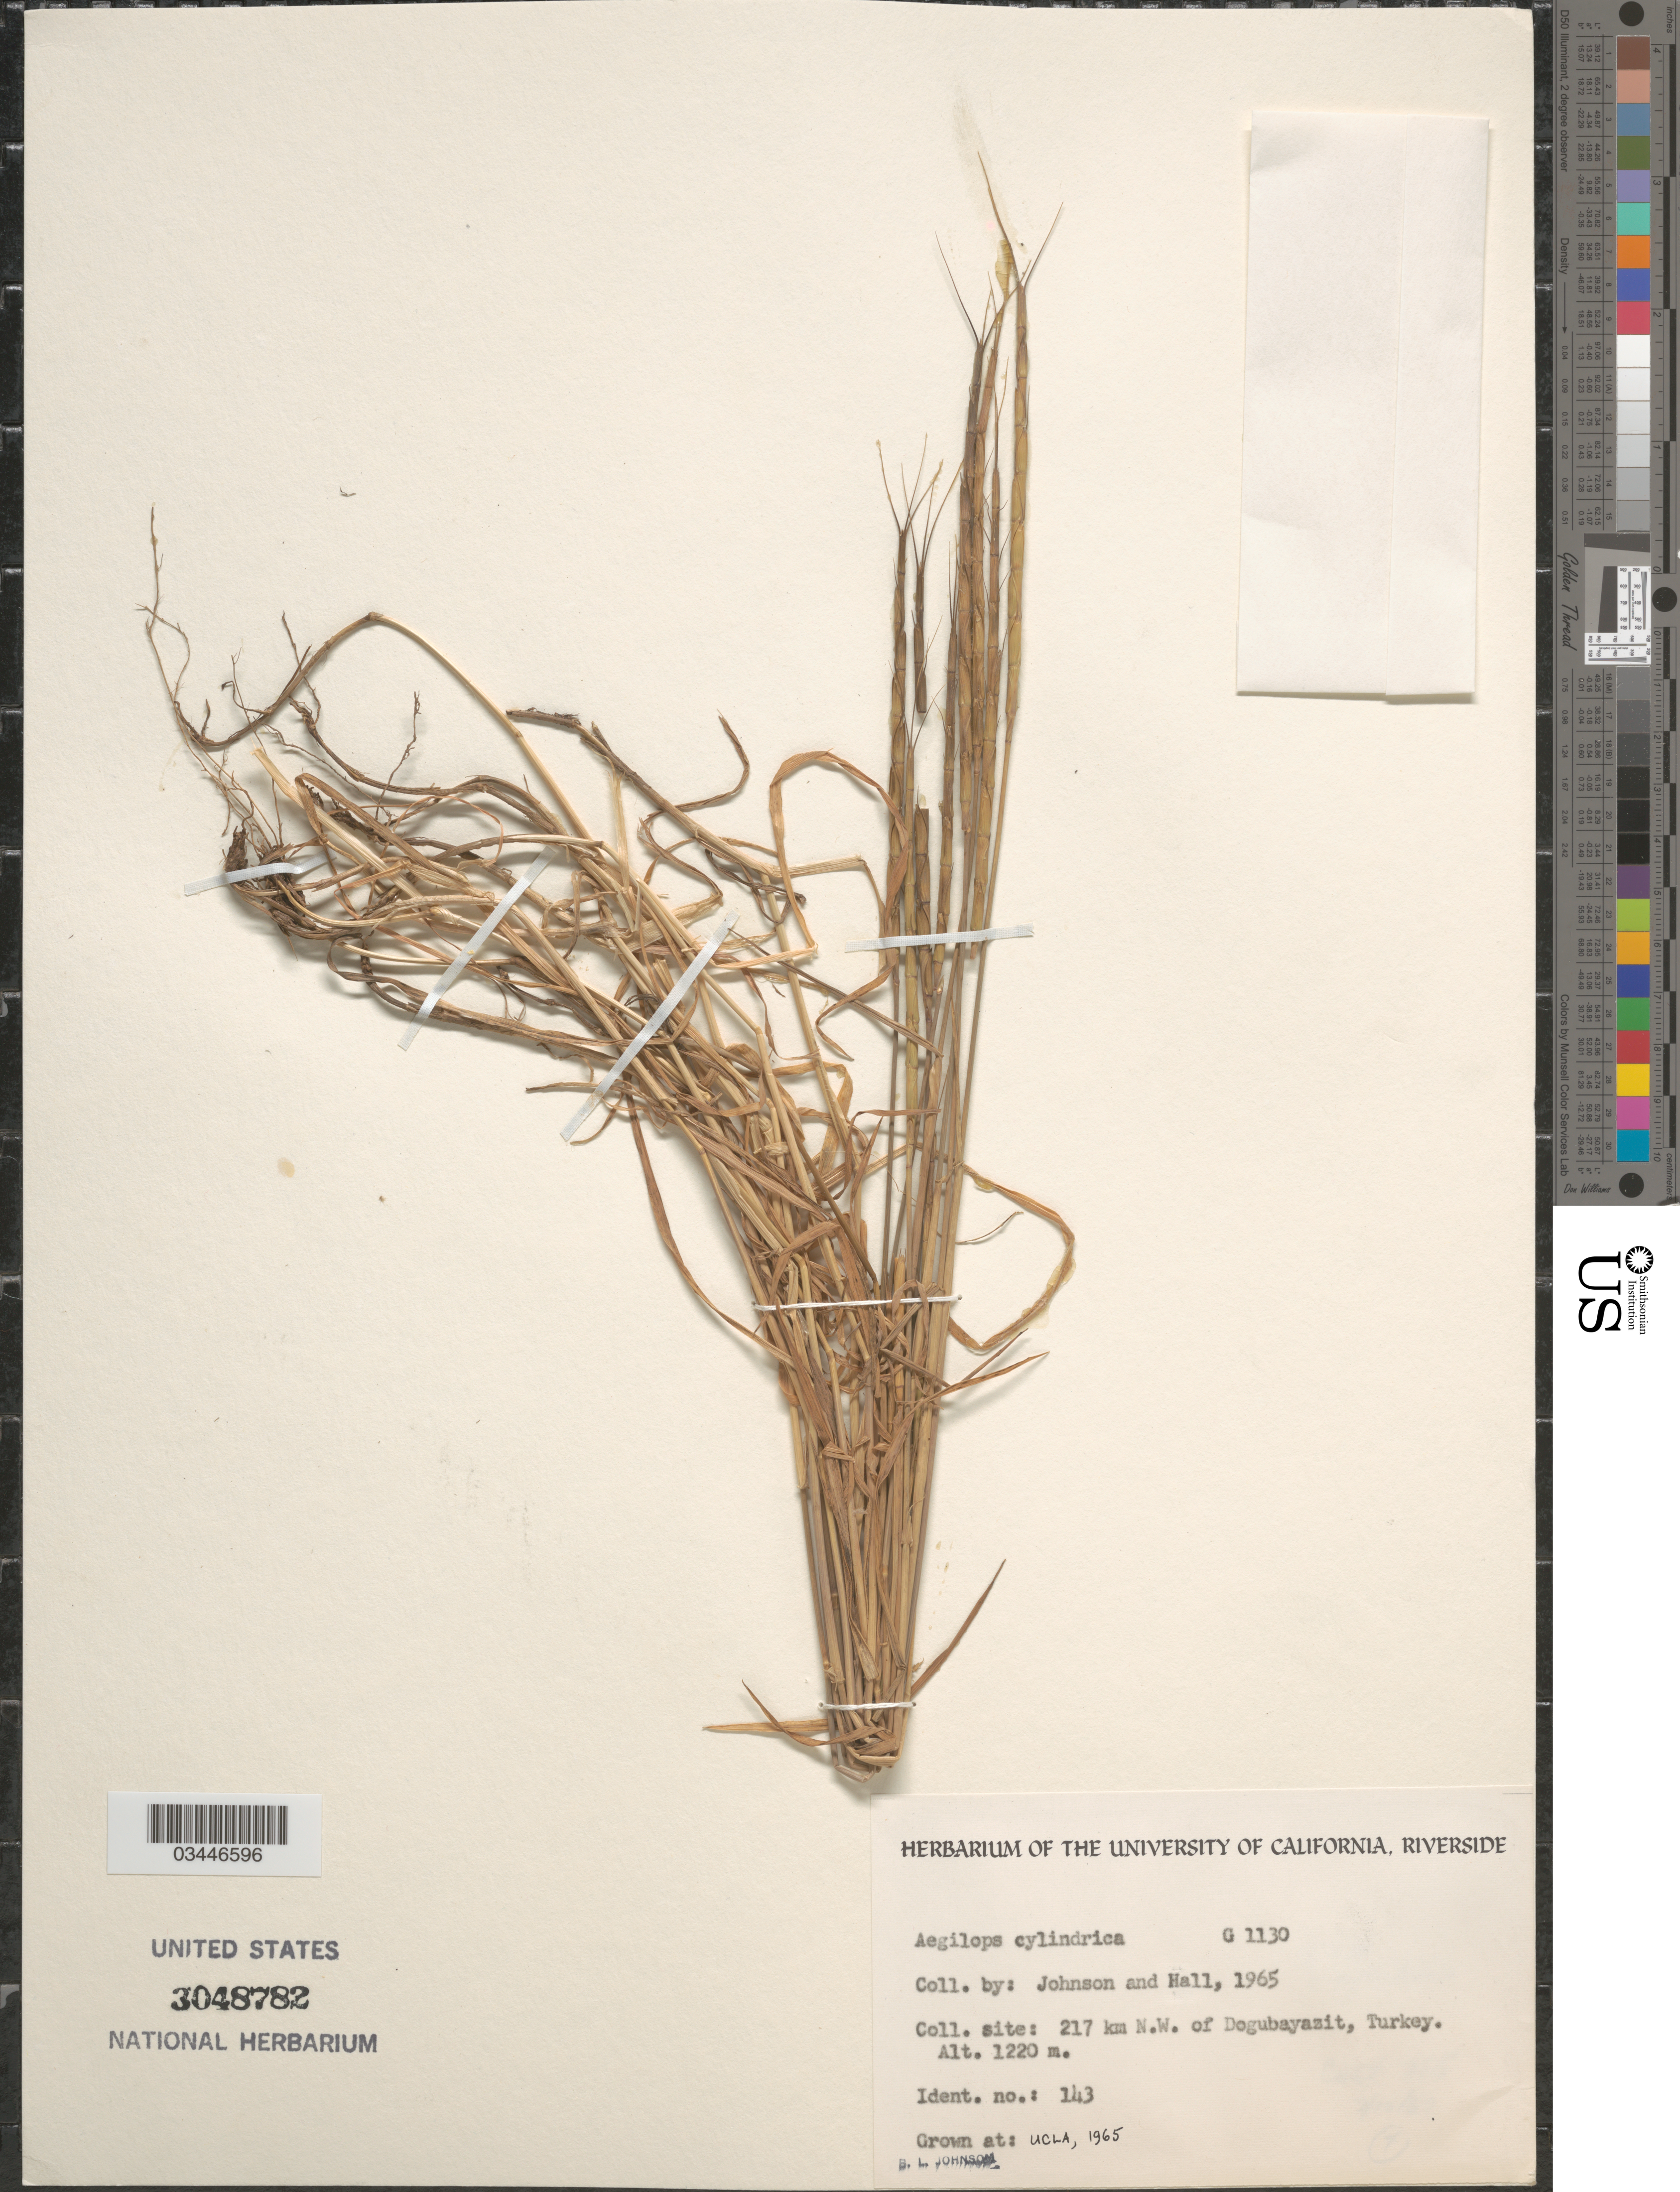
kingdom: Plantae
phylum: Tracheophyta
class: Liliopsida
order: Poales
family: Poaceae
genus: Aegilops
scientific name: Aegilops cylindrica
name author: Host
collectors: B. Johnson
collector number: G1130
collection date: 1965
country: United States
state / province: California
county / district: Los Angeles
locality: UCLA.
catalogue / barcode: US 3048782